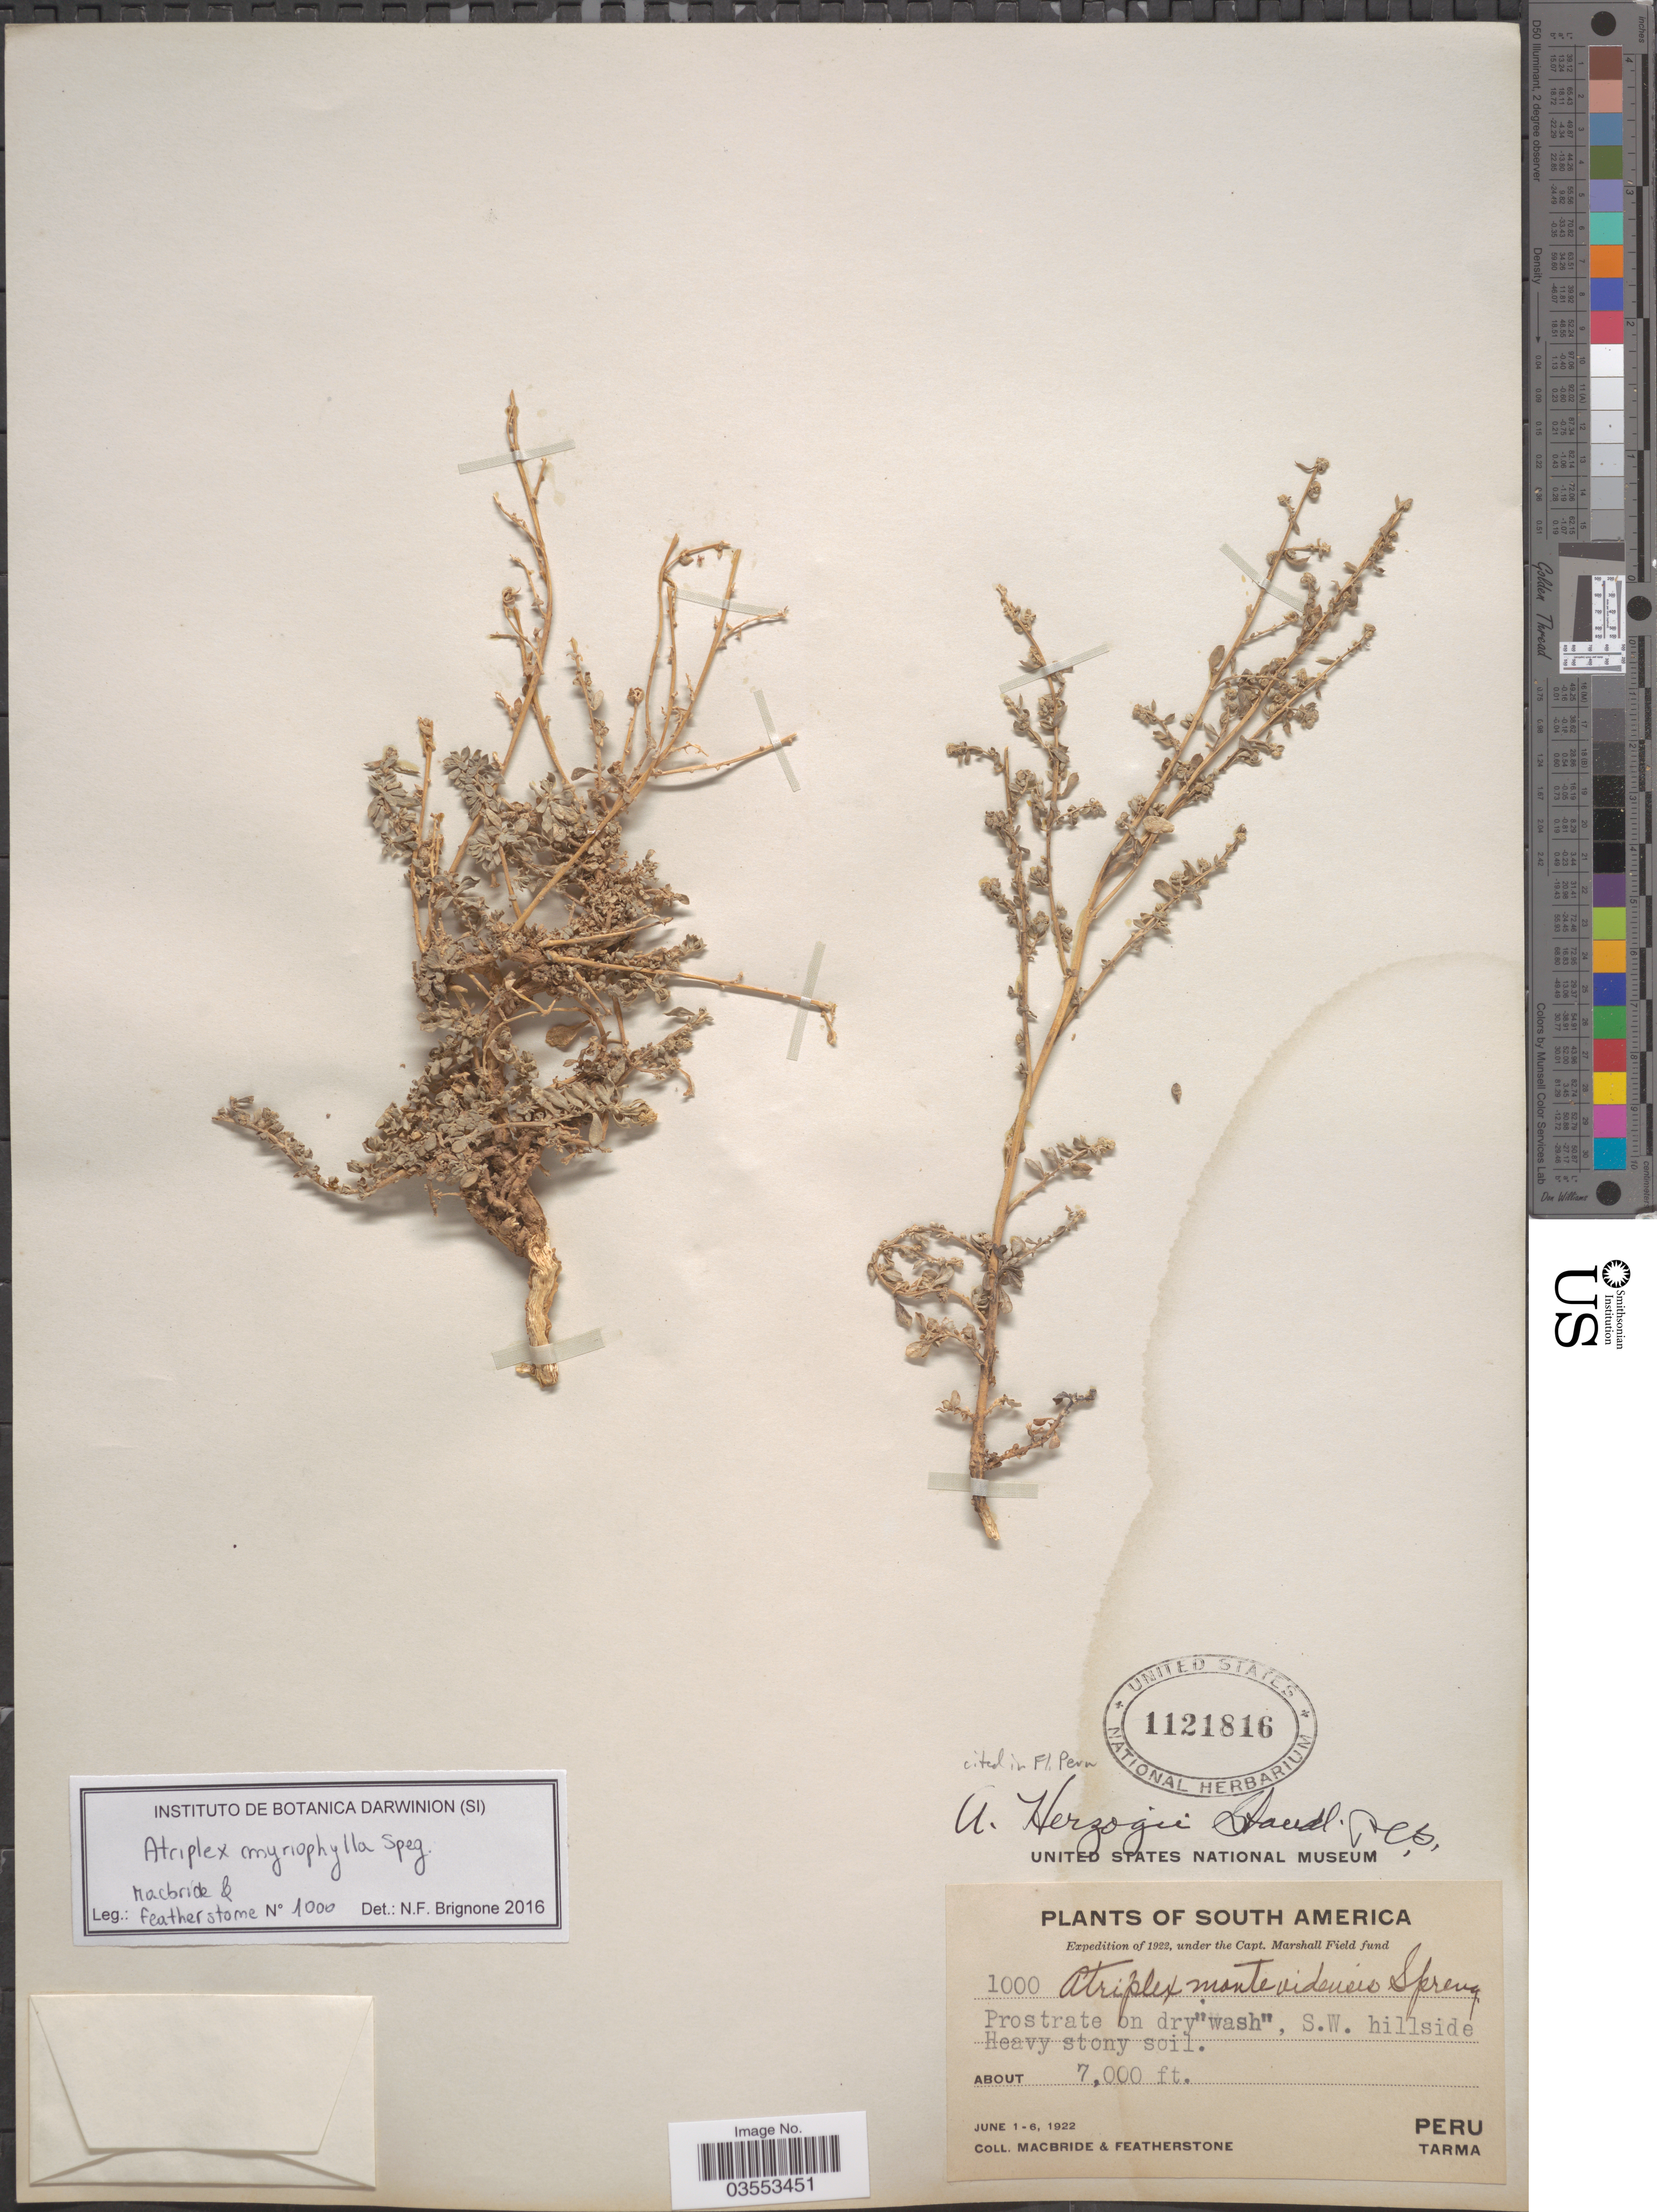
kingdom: Plantae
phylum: Tracheophyta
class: Magnoliopsida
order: Caryophyllales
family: Amaranthaceae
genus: Atriplex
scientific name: Atriplex herzogii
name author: Standl.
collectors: Macbride, -- & -. Featherstone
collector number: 1000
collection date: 1922-06-01/1922-06-06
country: Peru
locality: S.W. hillside Heavy stony soil. Tarma.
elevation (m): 2134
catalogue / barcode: US 1121816